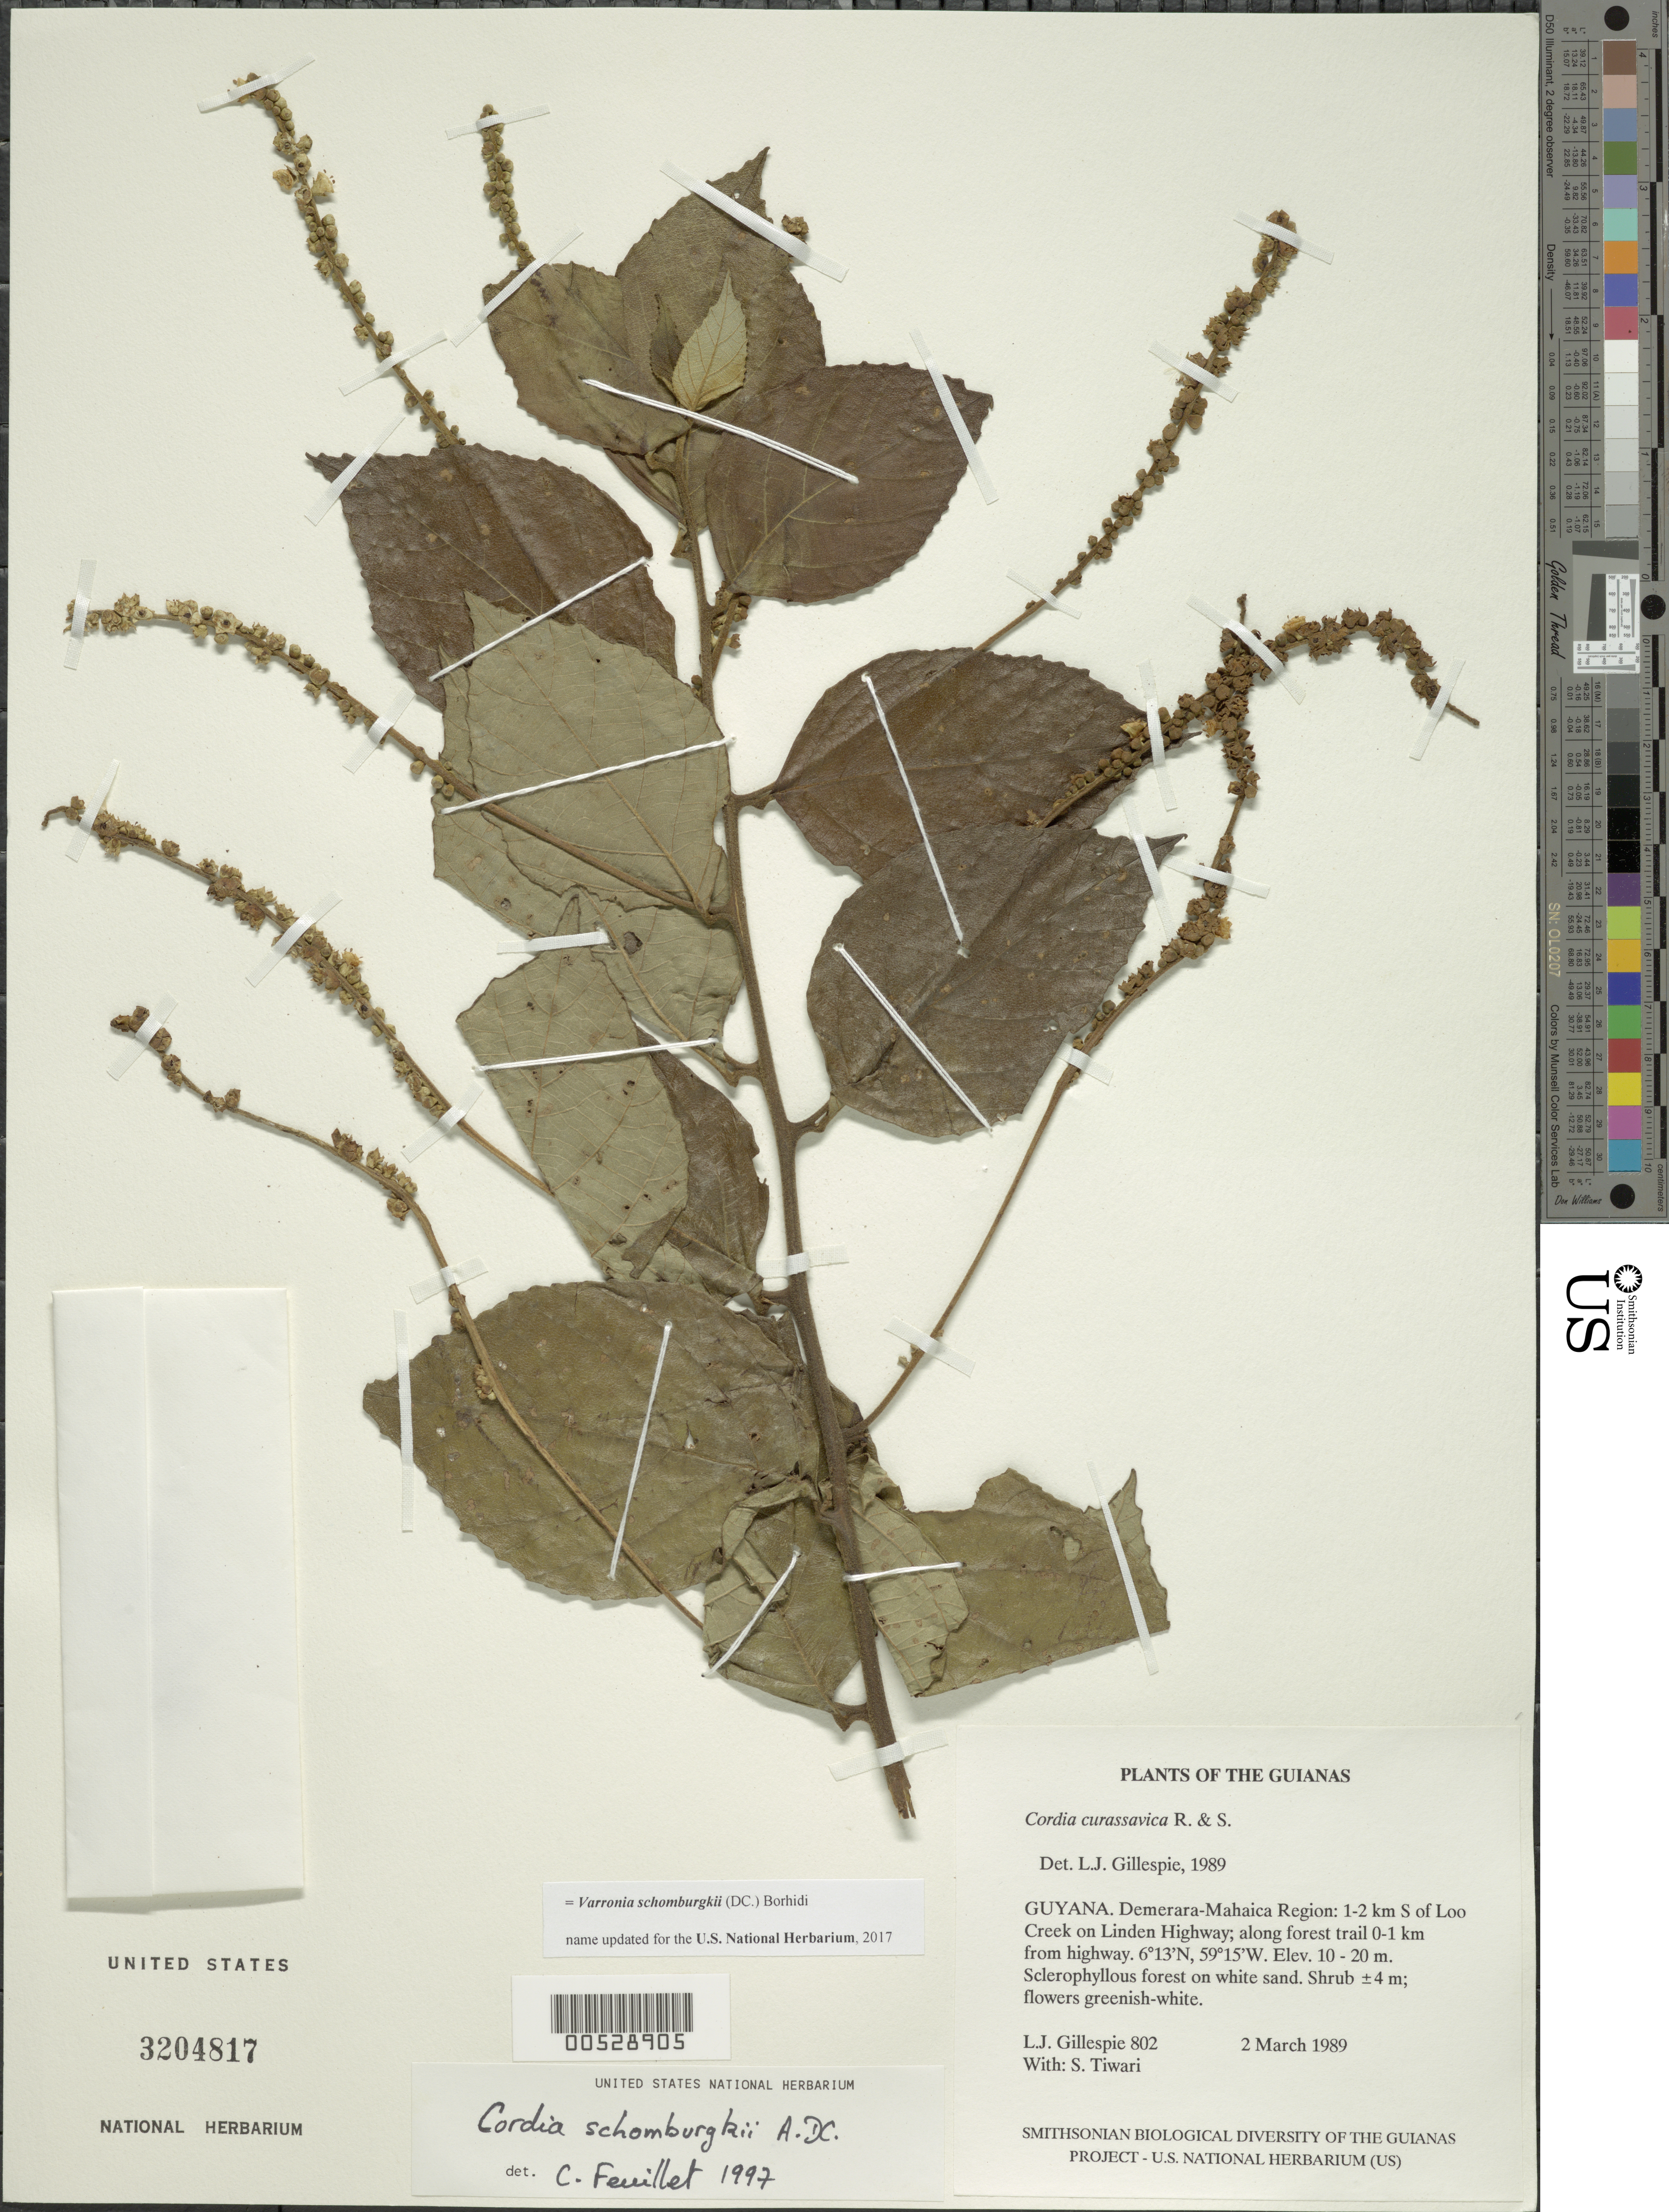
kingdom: Plantae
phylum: Tracheophyta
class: Magnoliopsida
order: Boraginales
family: Cordiaceae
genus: Cordia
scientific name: Cordia schomburgkii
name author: DC.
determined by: Feuillet, C.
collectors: L. J. Gillespie & S. Tiwari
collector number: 802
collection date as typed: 2 March 1989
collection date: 1989-03-02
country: Guyana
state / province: Demerara-Mahaica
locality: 1-2 km S of Loo Creek on Linden Highway; along forest trail 0-1 km from highway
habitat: Sclerophyllous forest on white sand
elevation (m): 10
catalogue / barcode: US 3204817